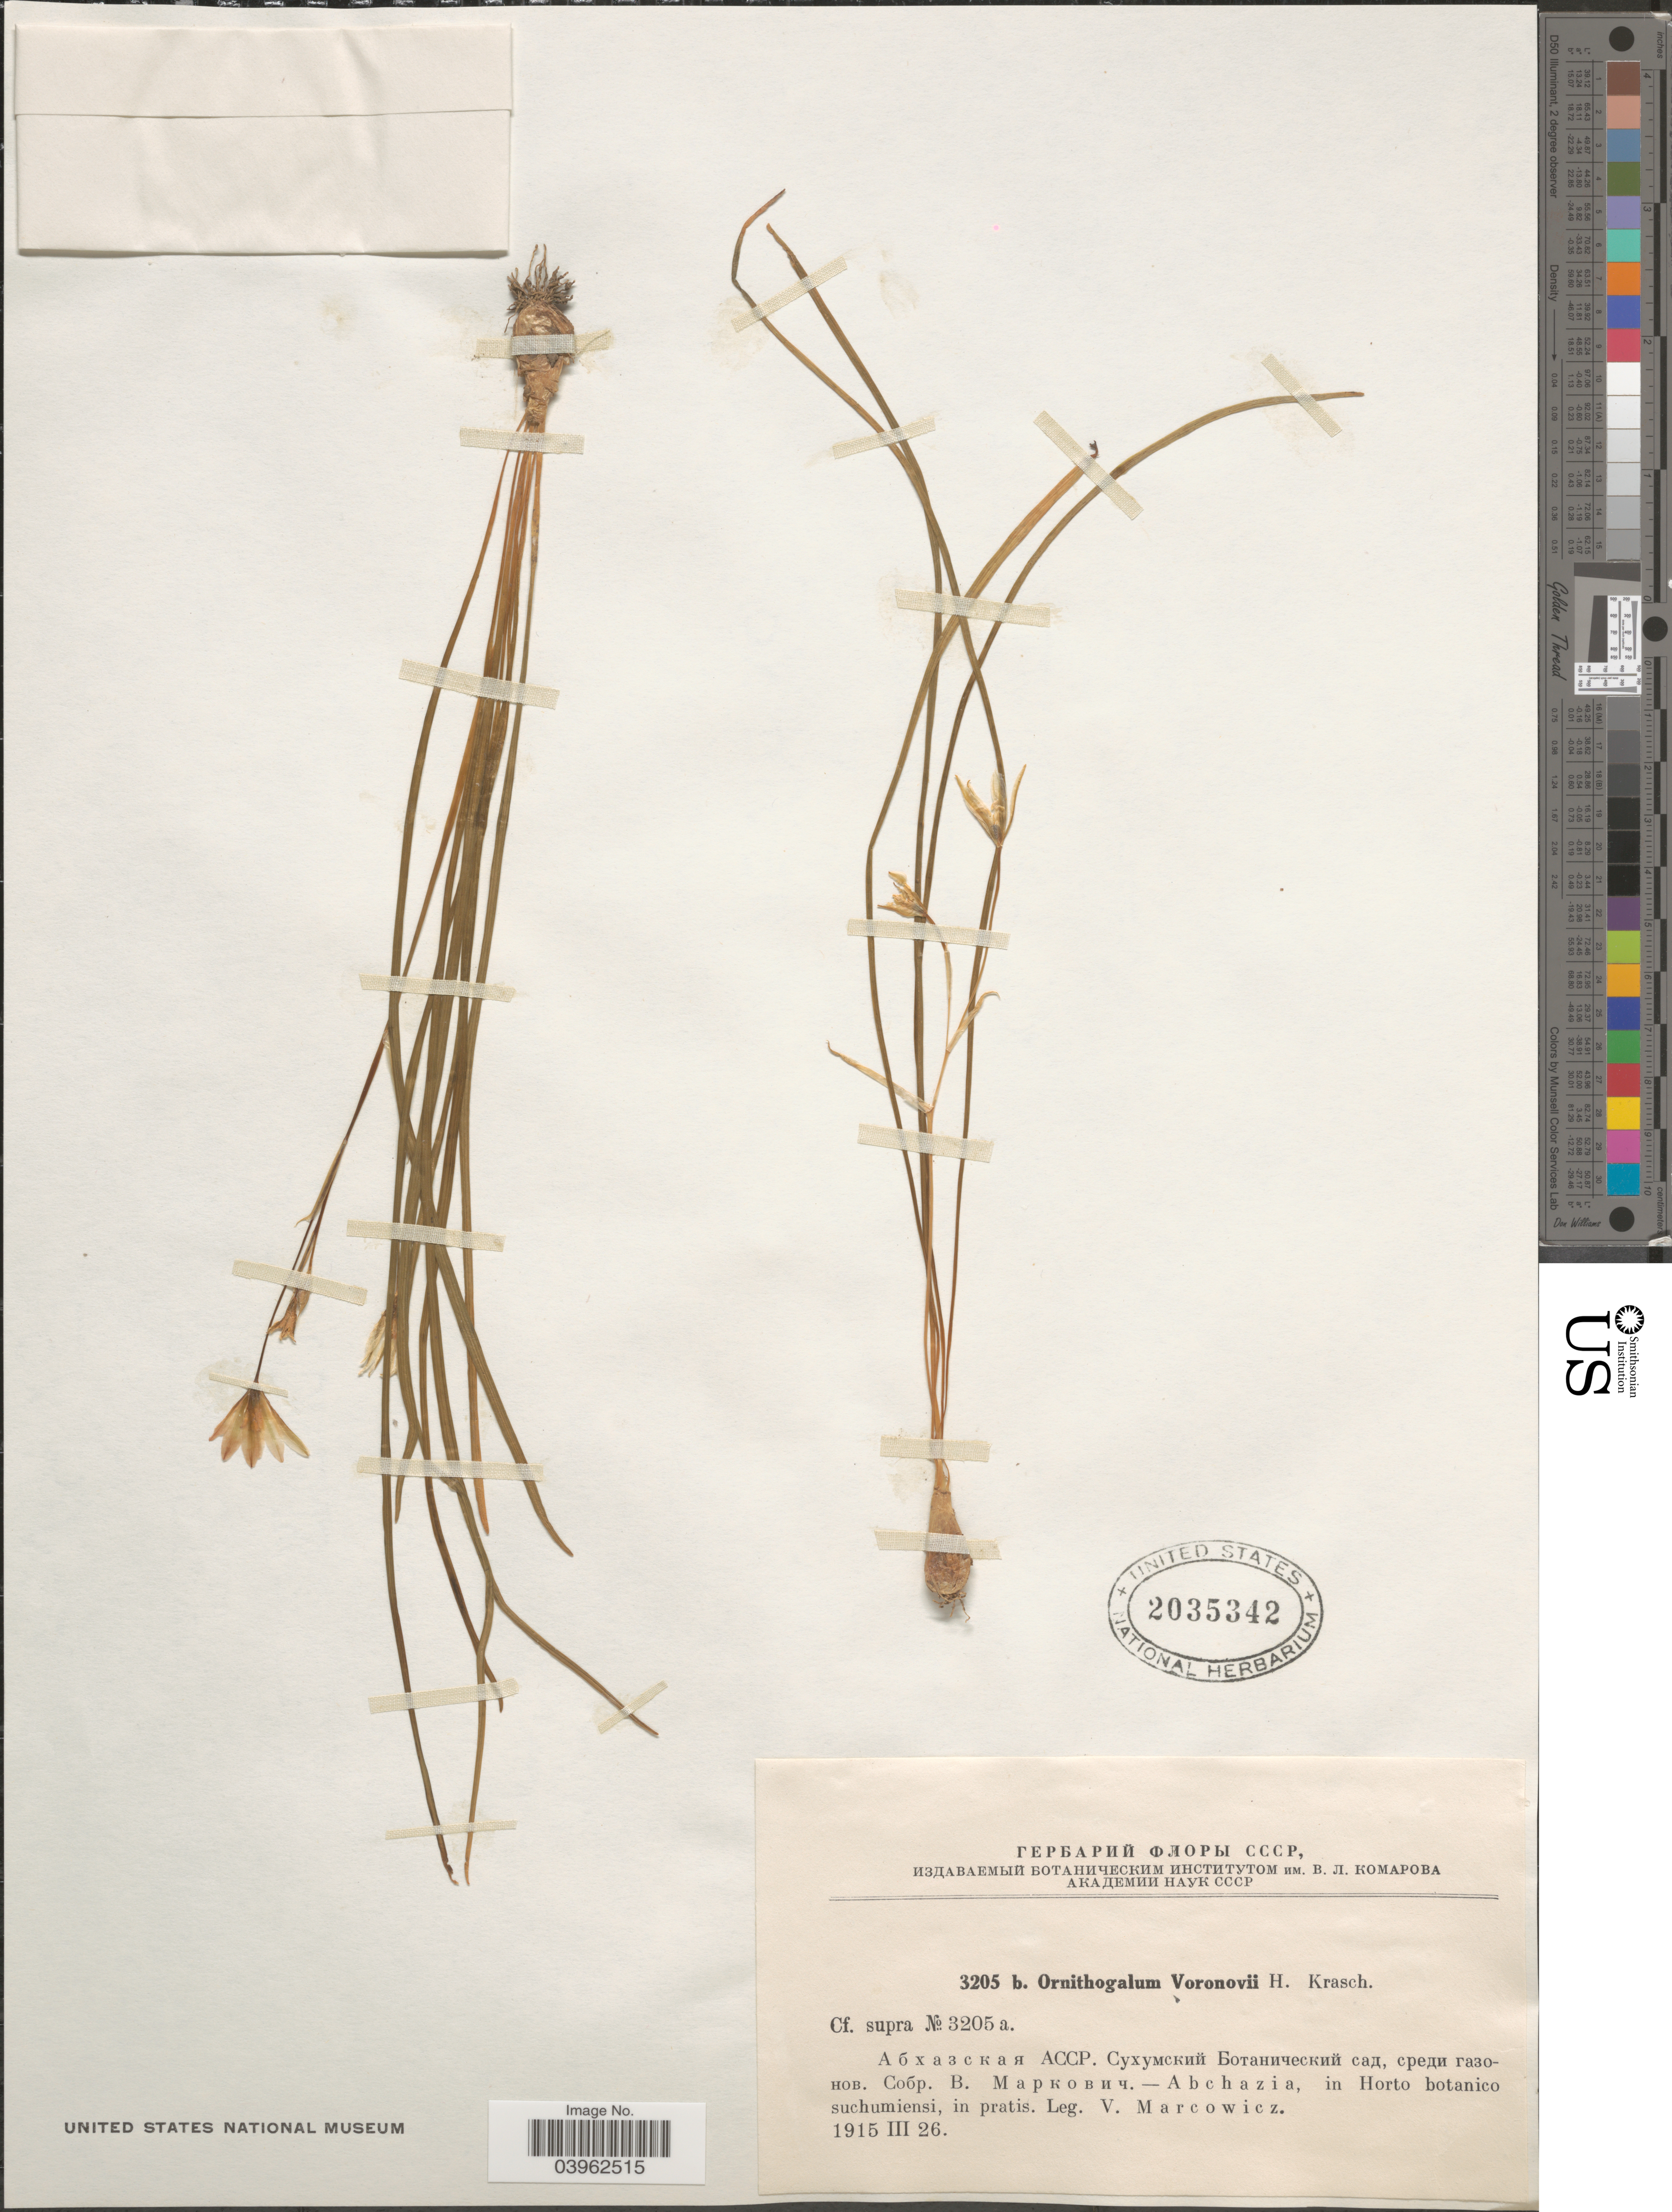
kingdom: Plantae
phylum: Tracheophyta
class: Liliopsida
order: Asparagales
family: Asparagaceae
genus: Ornithogalum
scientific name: Ornithogalum voronovii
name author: Salisb.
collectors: V. Marcowicz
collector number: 3205 b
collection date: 1915-03-26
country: Georgia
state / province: Abkhazia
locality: Abchazia, in Horto botanico suchumiensi.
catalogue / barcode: US 2035342